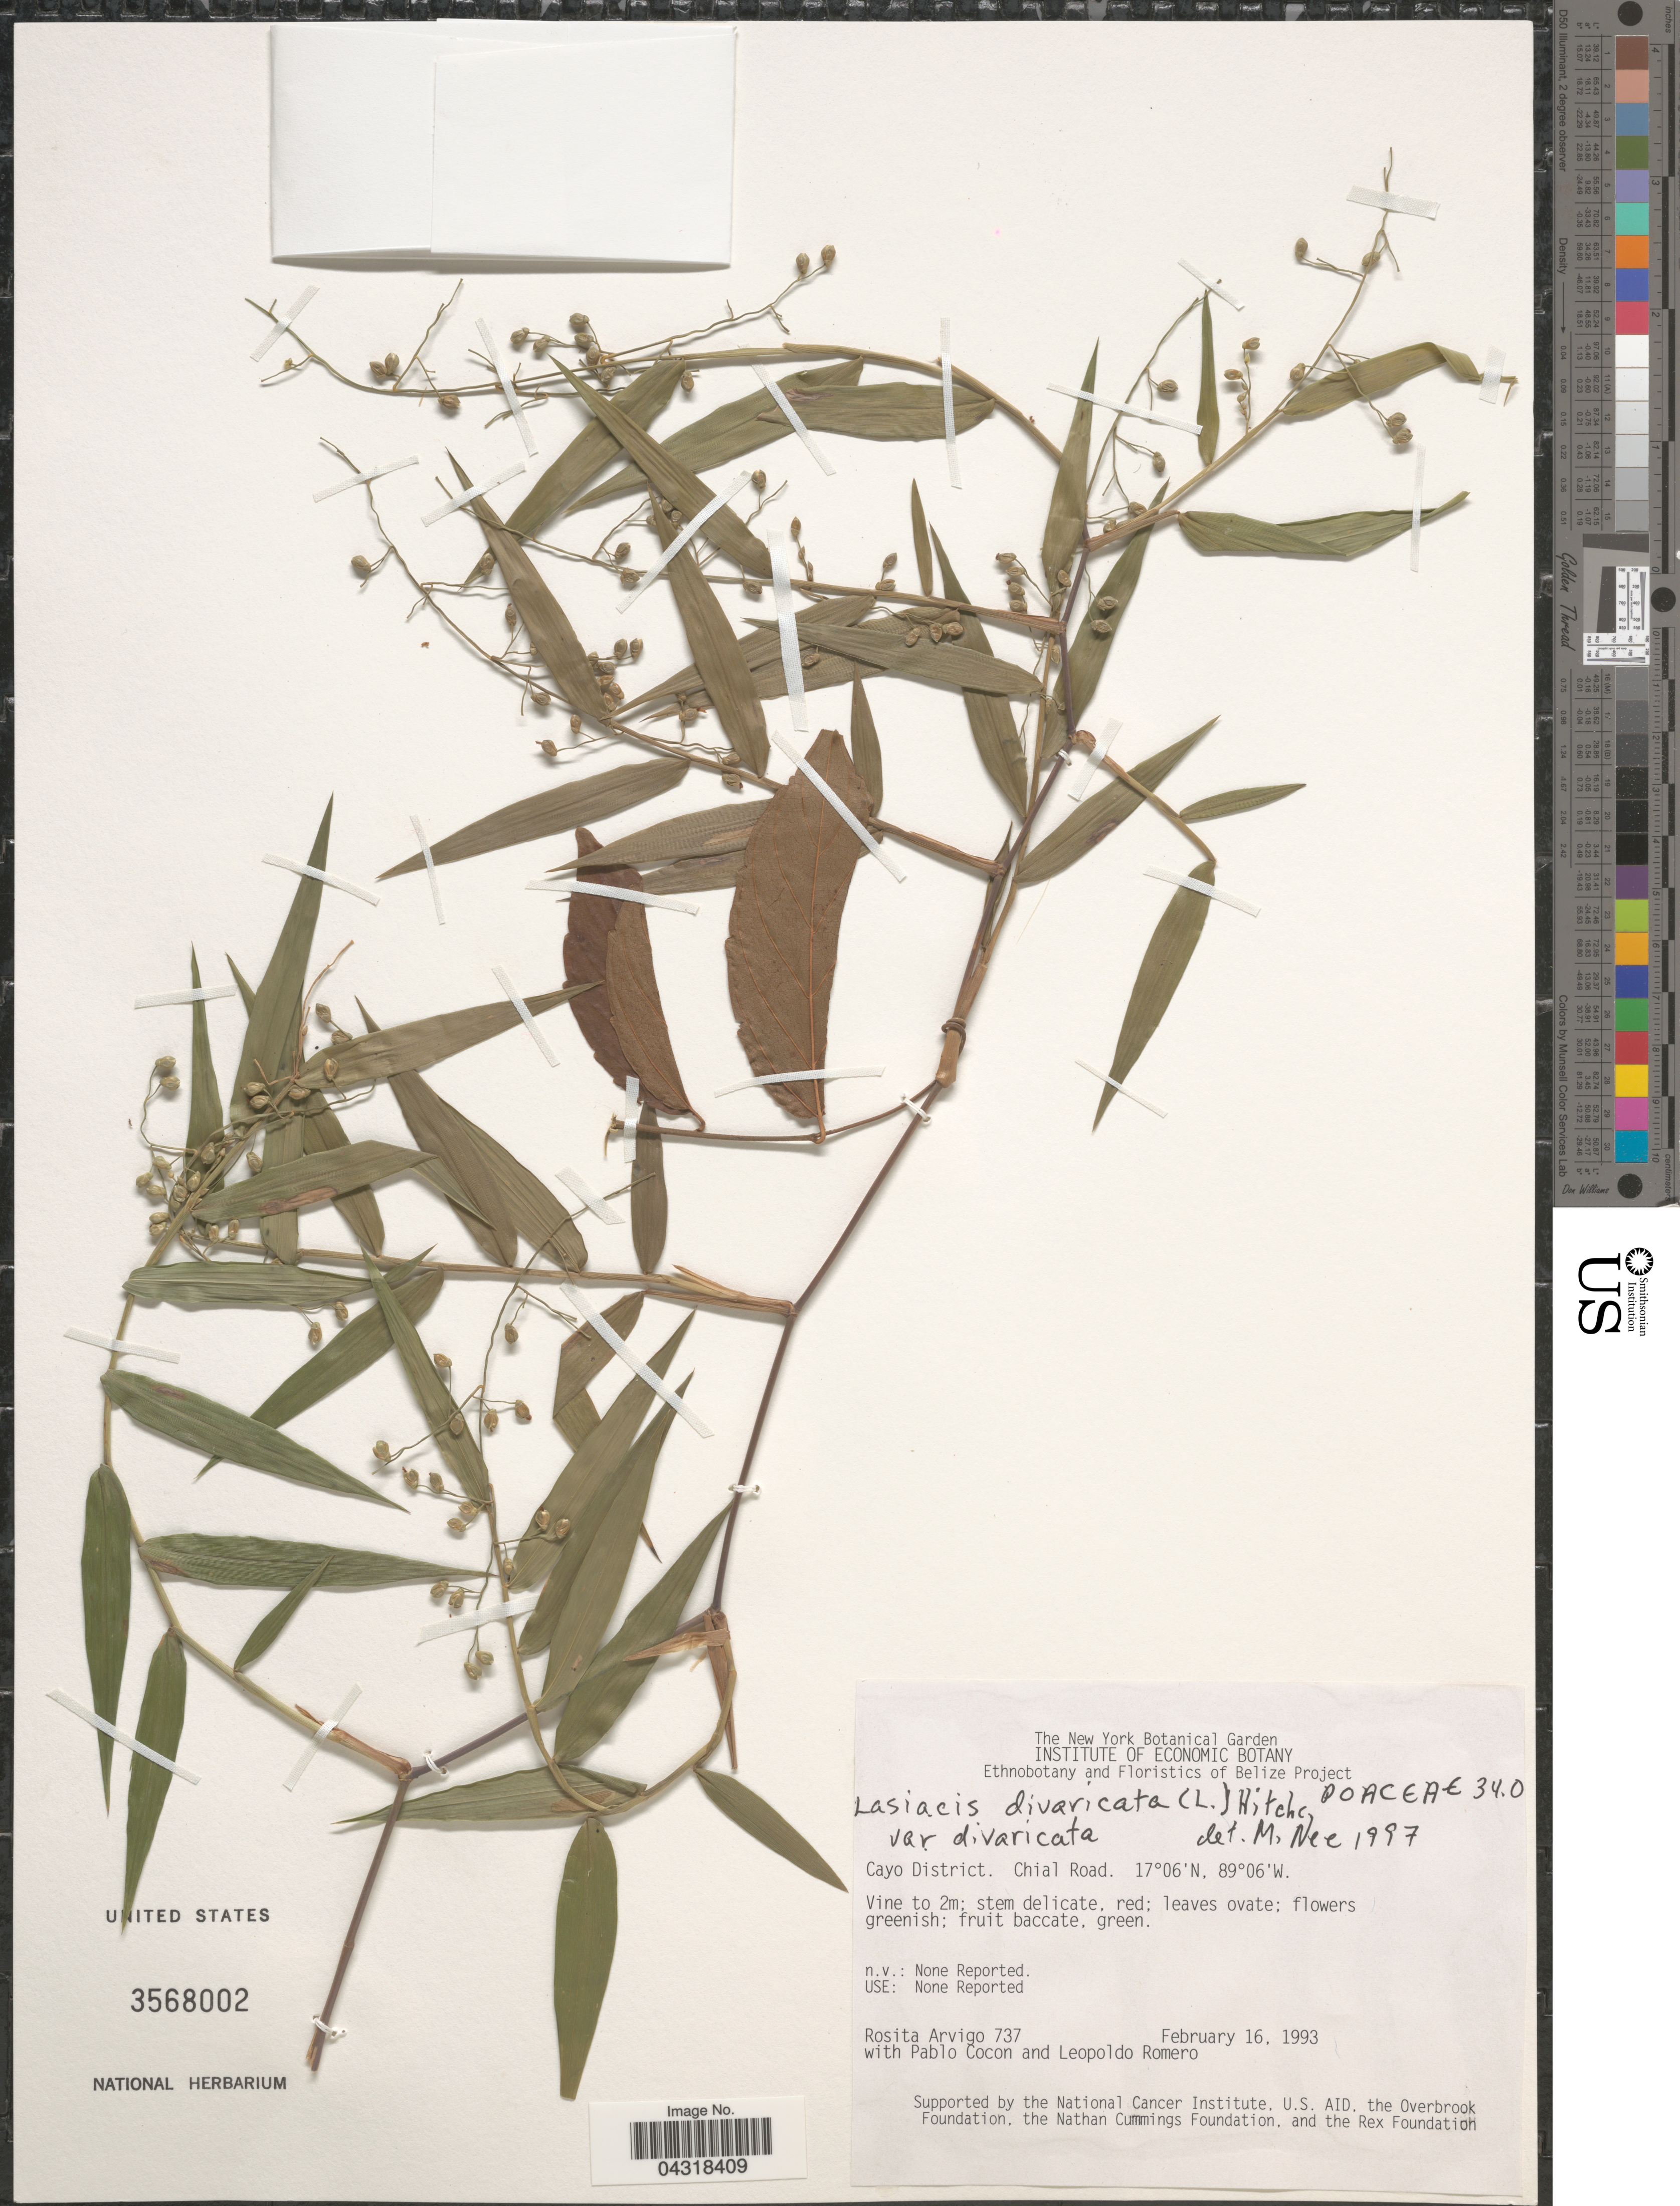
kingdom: Plantae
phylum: Tracheophyta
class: Liliopsida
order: Poales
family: Poaceae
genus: Lasiacis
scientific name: Lasiacis divaricata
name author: (L.) Hitchc.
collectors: R. Arvigo, P. Cocon & L. Romero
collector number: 737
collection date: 1993-02-16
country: Belize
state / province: Cayo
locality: Cayo District. Chial Road.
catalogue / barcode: US 3568002